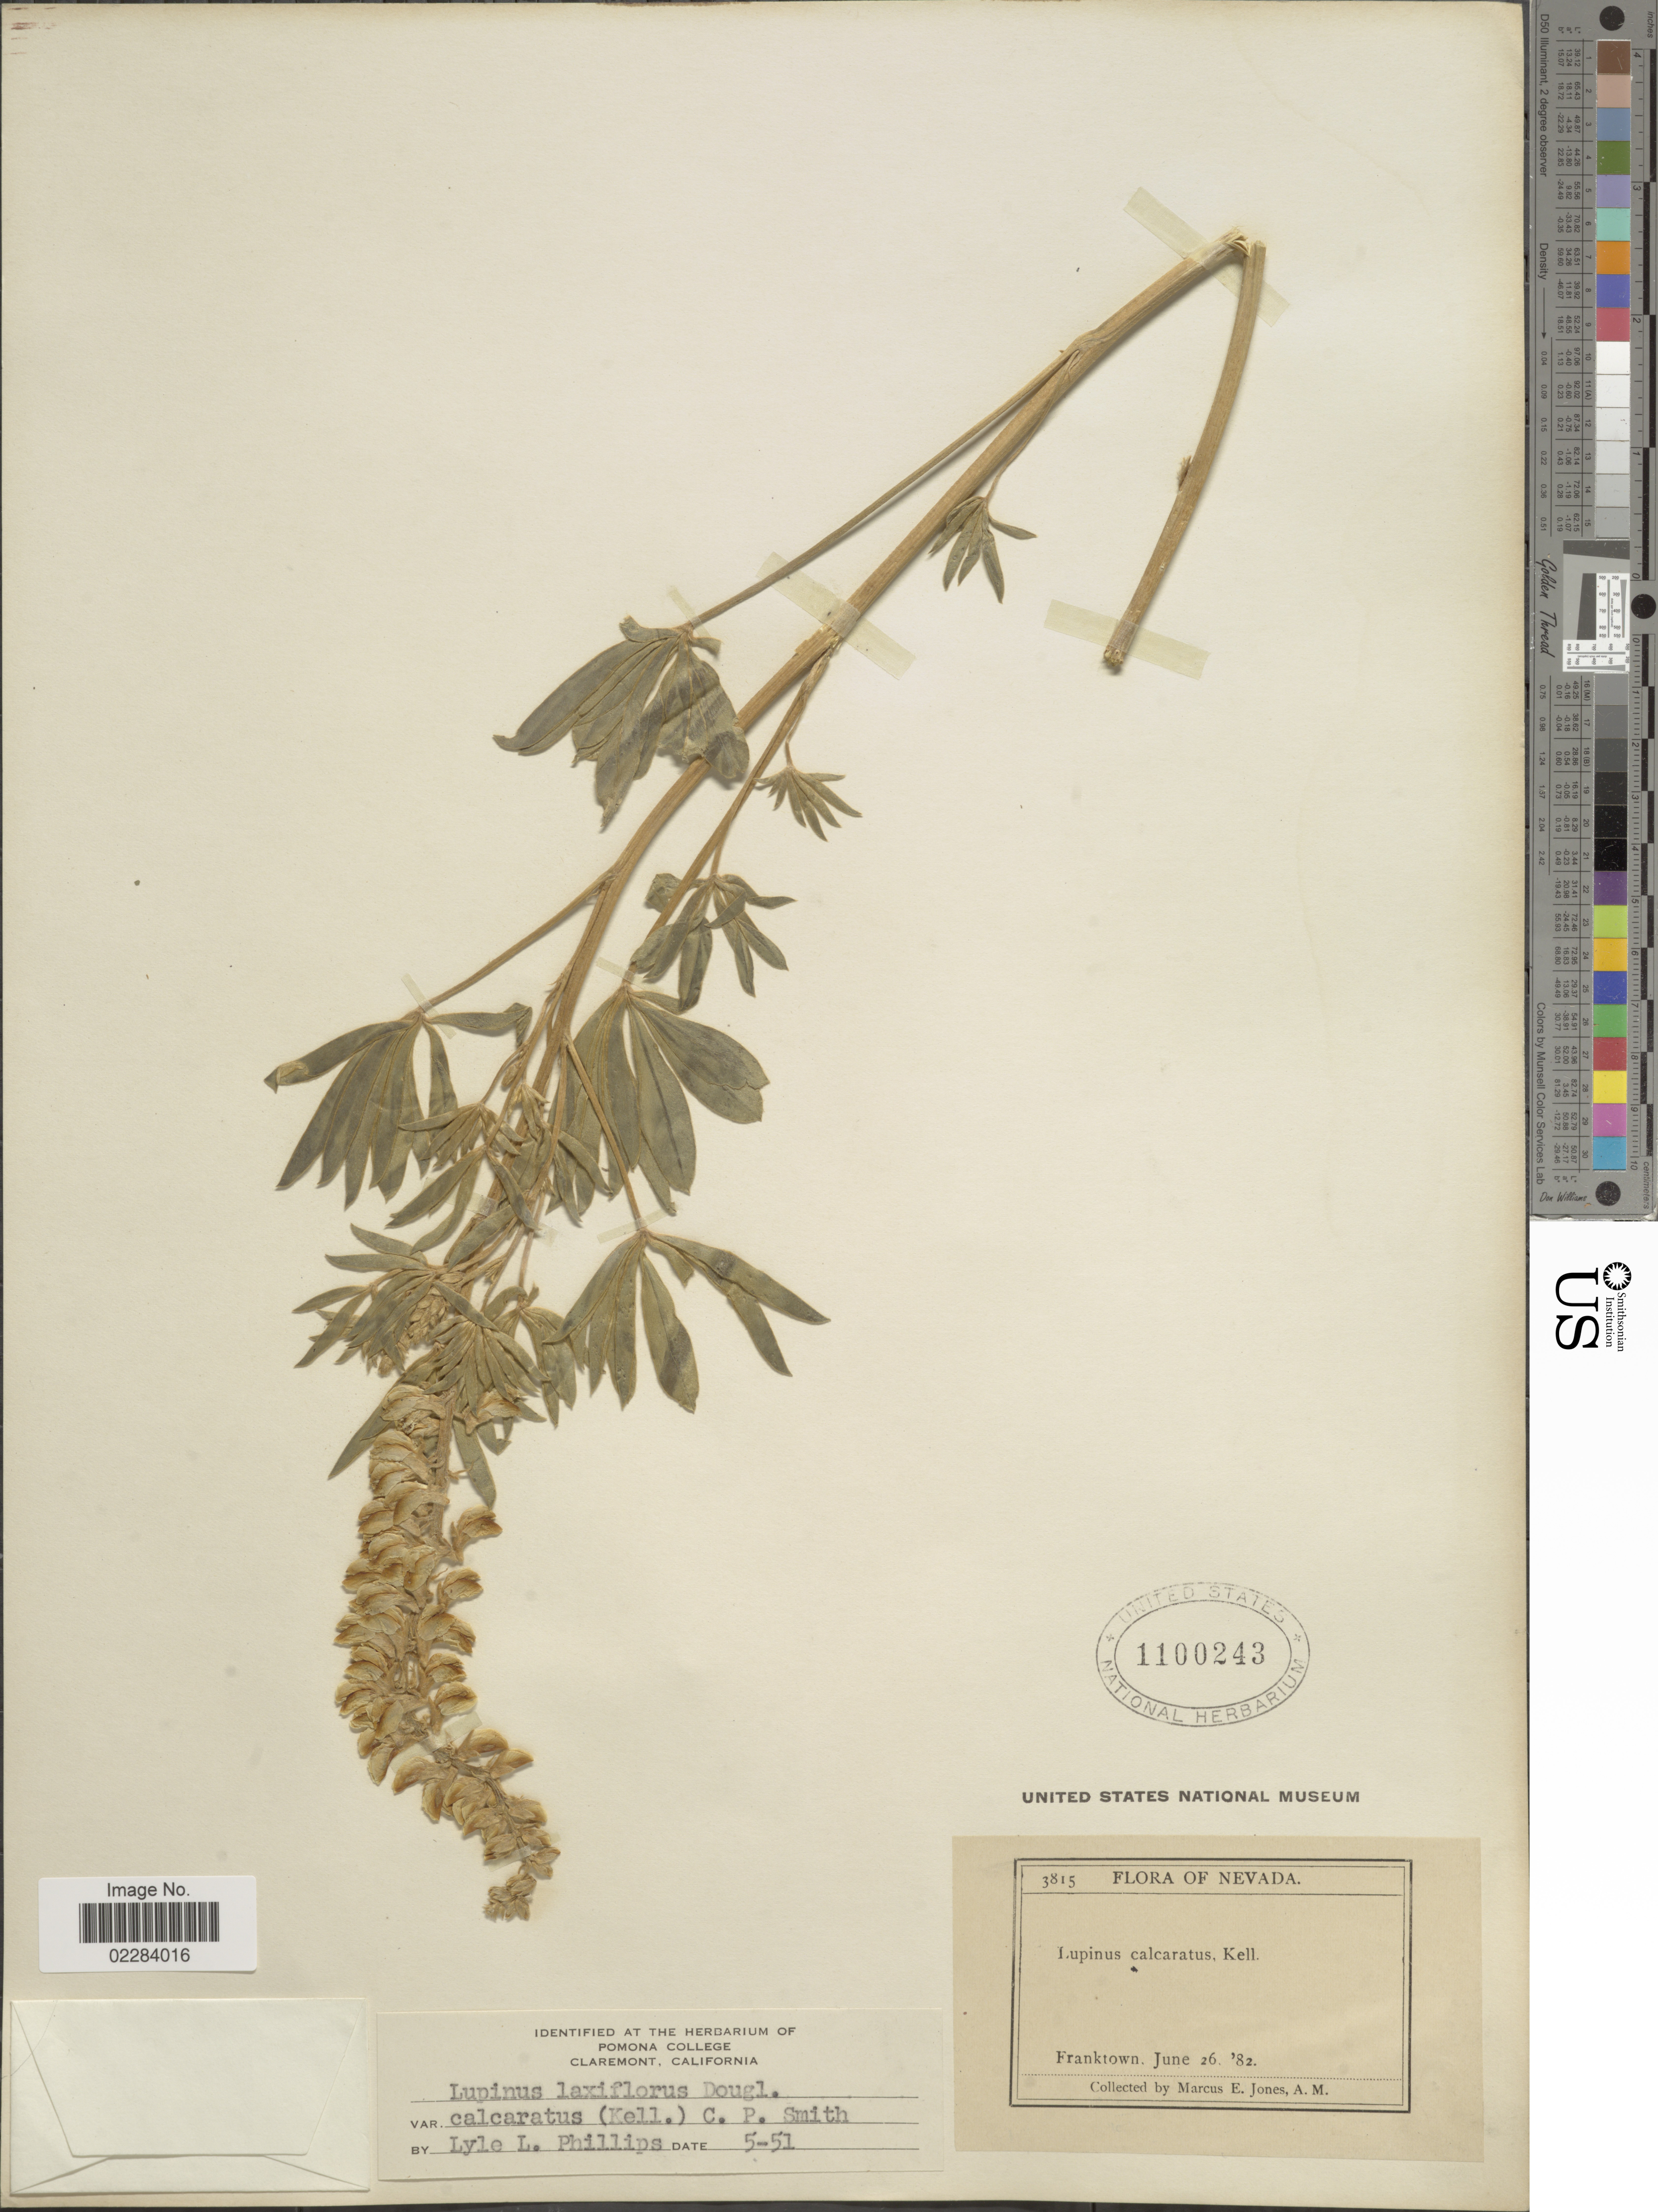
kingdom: Plantae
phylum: Tracheophyta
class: Magnoliopsida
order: Fabales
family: Fabaceae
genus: Lupinus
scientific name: Lupinus arbustus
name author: Lindl.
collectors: M. E. Jones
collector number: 3815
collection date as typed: Transcribed d/m/y: 26/6/82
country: United States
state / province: Nevada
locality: Franktown.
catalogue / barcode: US 1100243